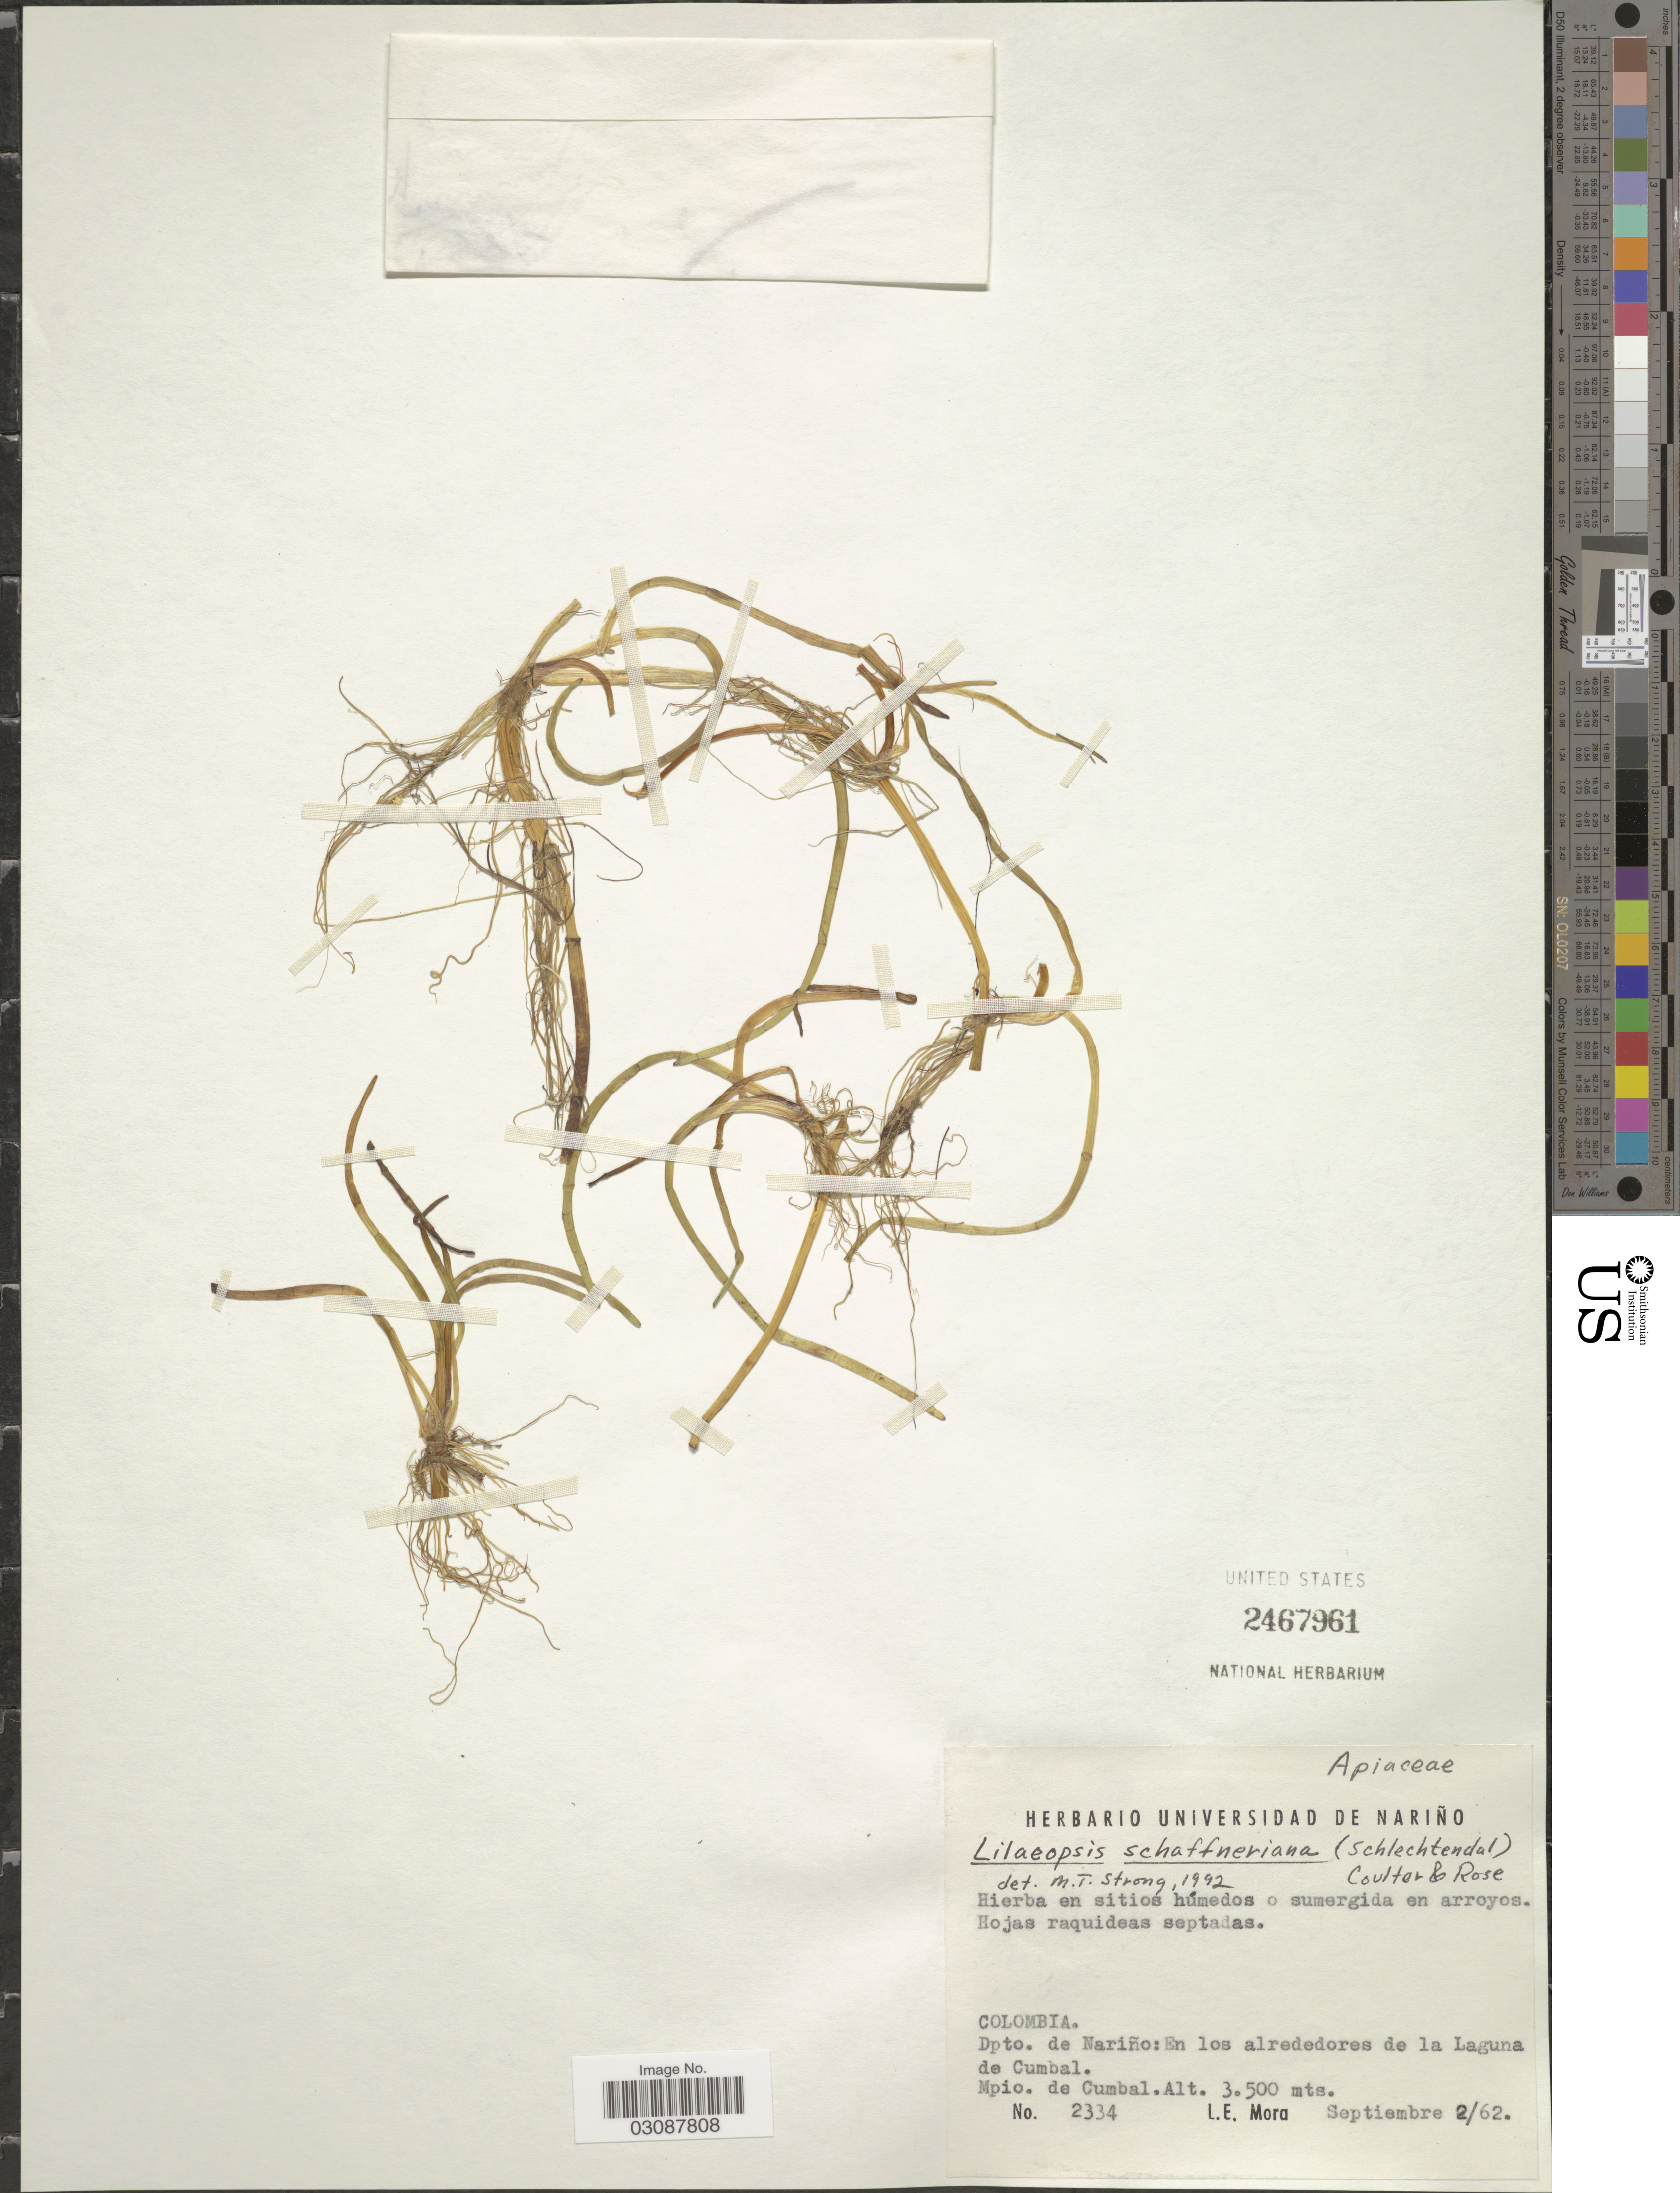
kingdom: Plantae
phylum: Tracheophyta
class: Magnoliopsida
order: Apiales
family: Apiaceae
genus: Lilaeopsis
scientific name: Lilaeopsis schaffneriana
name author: (Schltdl.) J.M. Coult. & Rose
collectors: L. Mora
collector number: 2334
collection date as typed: Transcribed d/m/y: 2/9/62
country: Colombia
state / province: Nariño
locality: Dpto. de Nariño: En los alrededores de la laguna de Cumbal, Mpio. de Cumbal.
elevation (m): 3500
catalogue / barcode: US 2467961